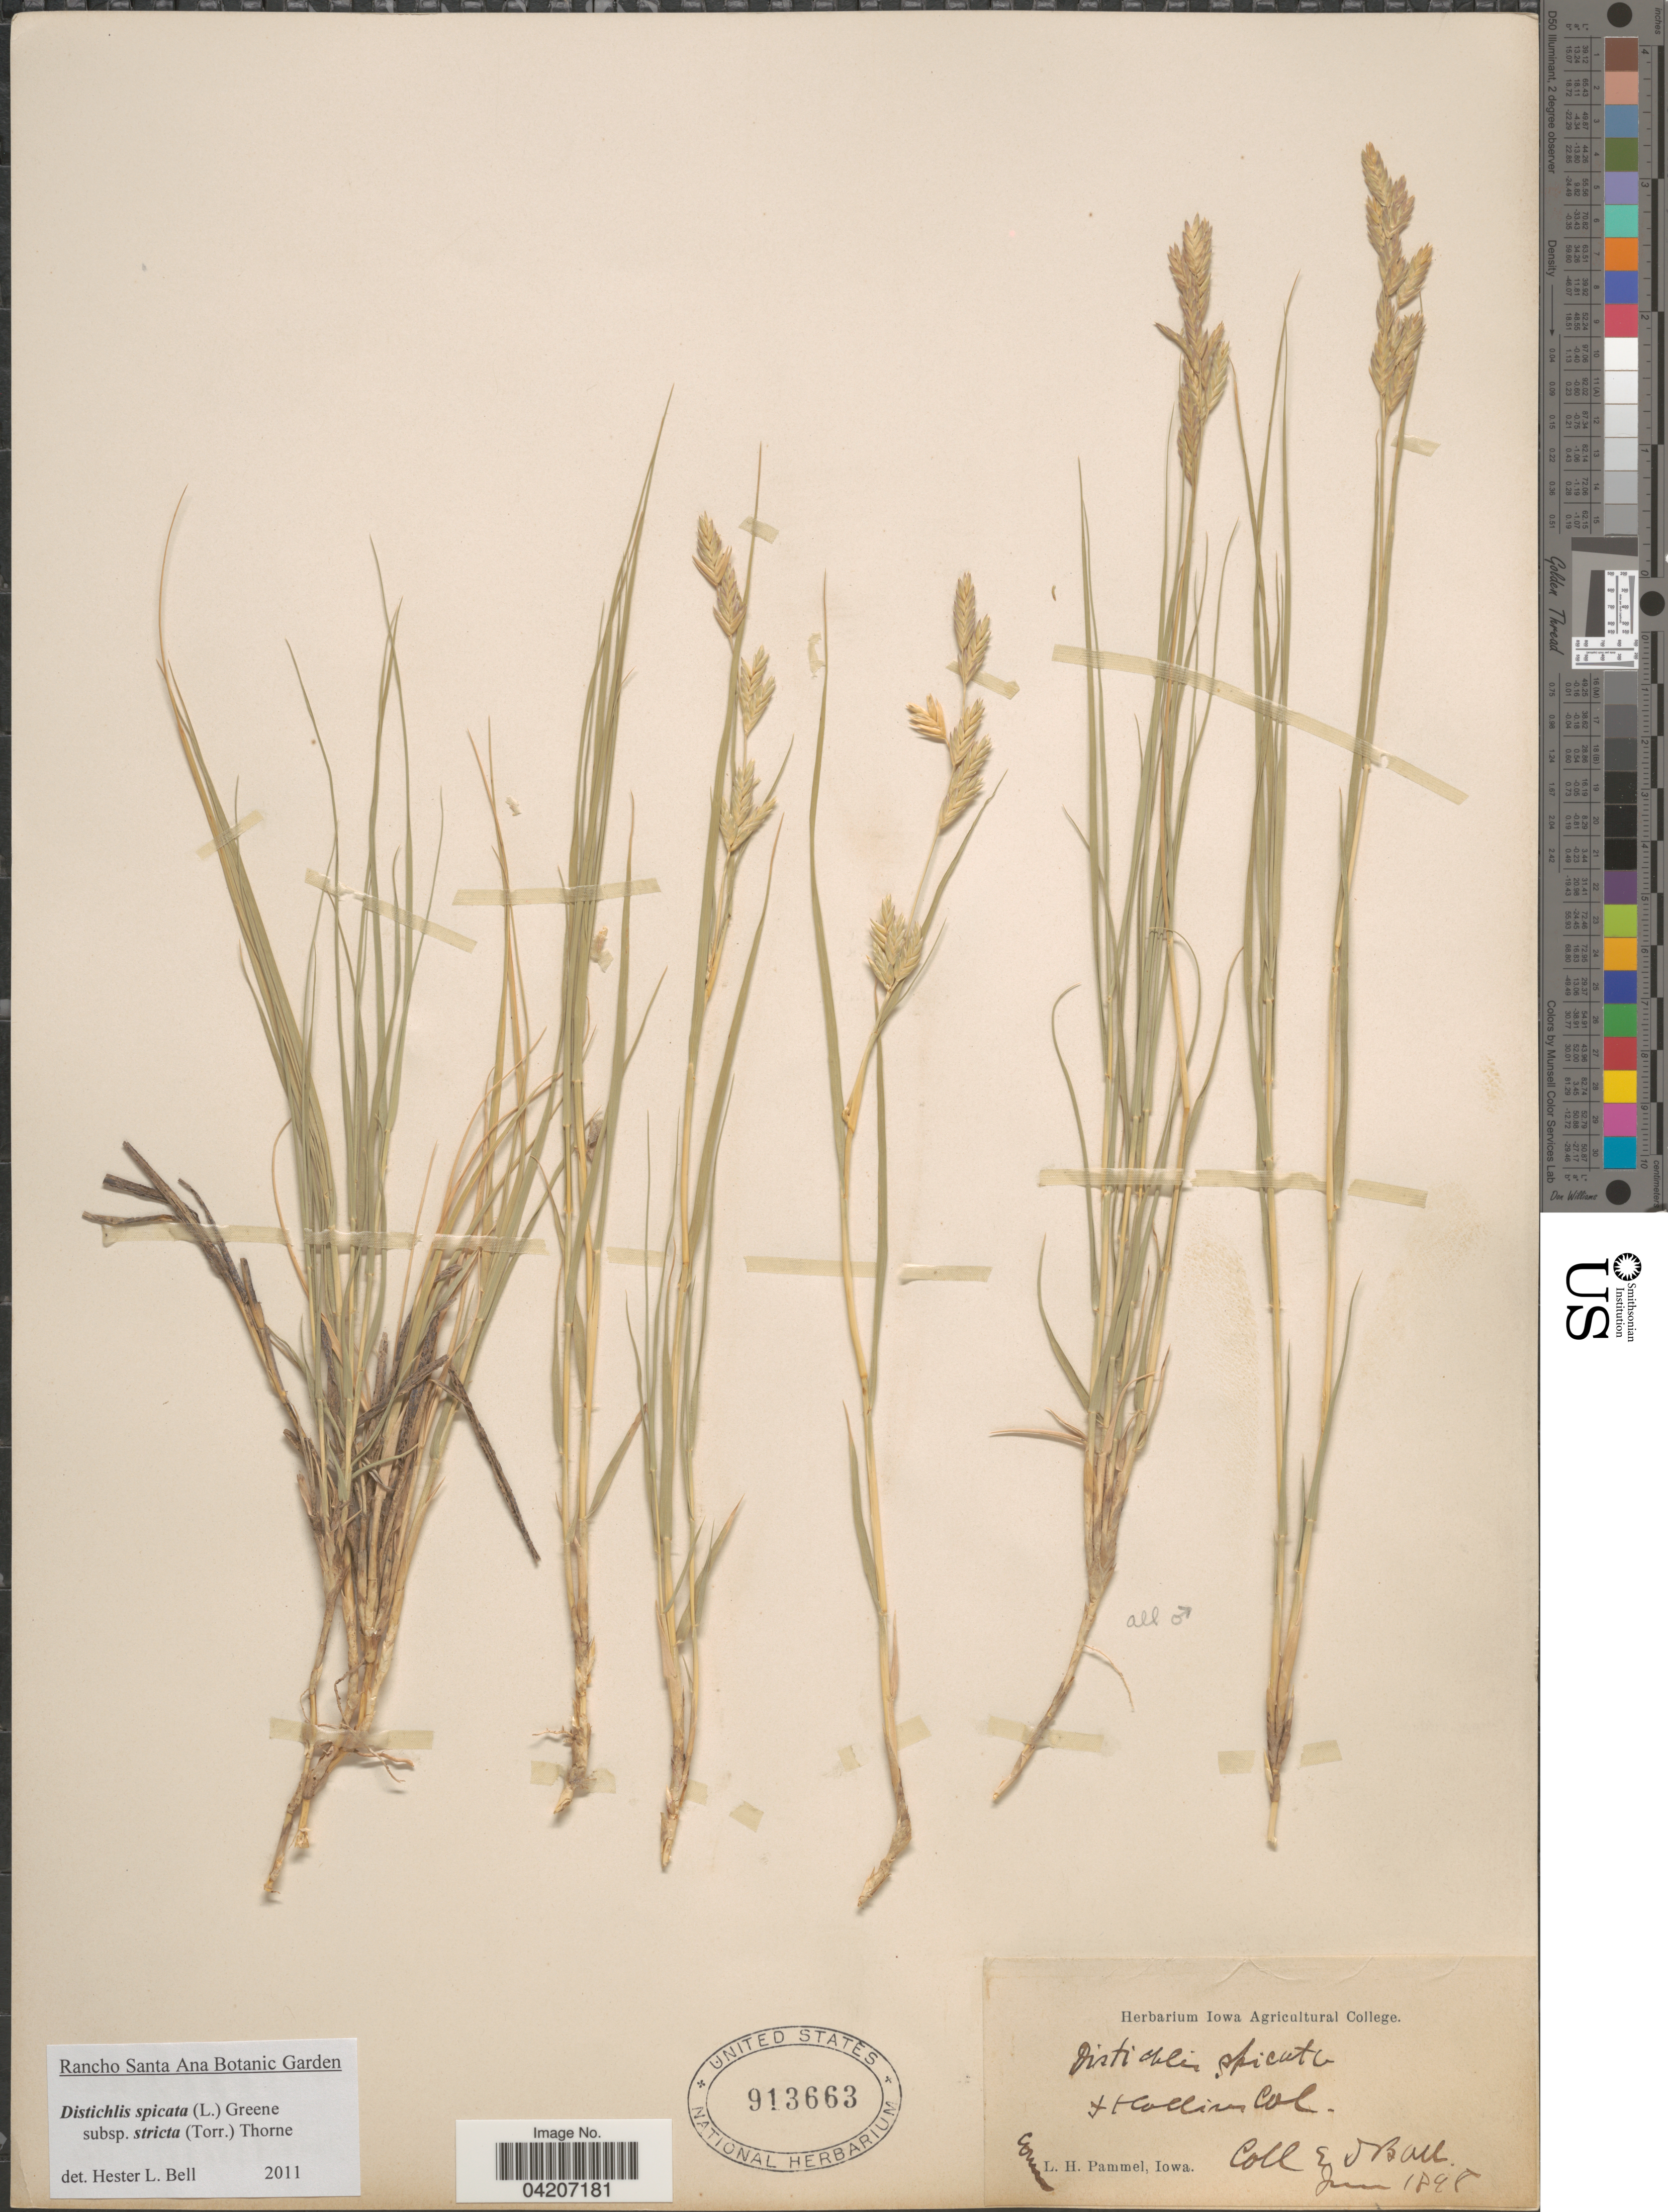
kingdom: Plantae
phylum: Tracheophyta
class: Liliopsida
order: Poales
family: Poaceae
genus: Distichlis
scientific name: Distichlis spicata subsp. stricta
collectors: E. Ball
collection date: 1898-06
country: United States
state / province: Colorado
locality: Ft Collins.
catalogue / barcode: US 913663